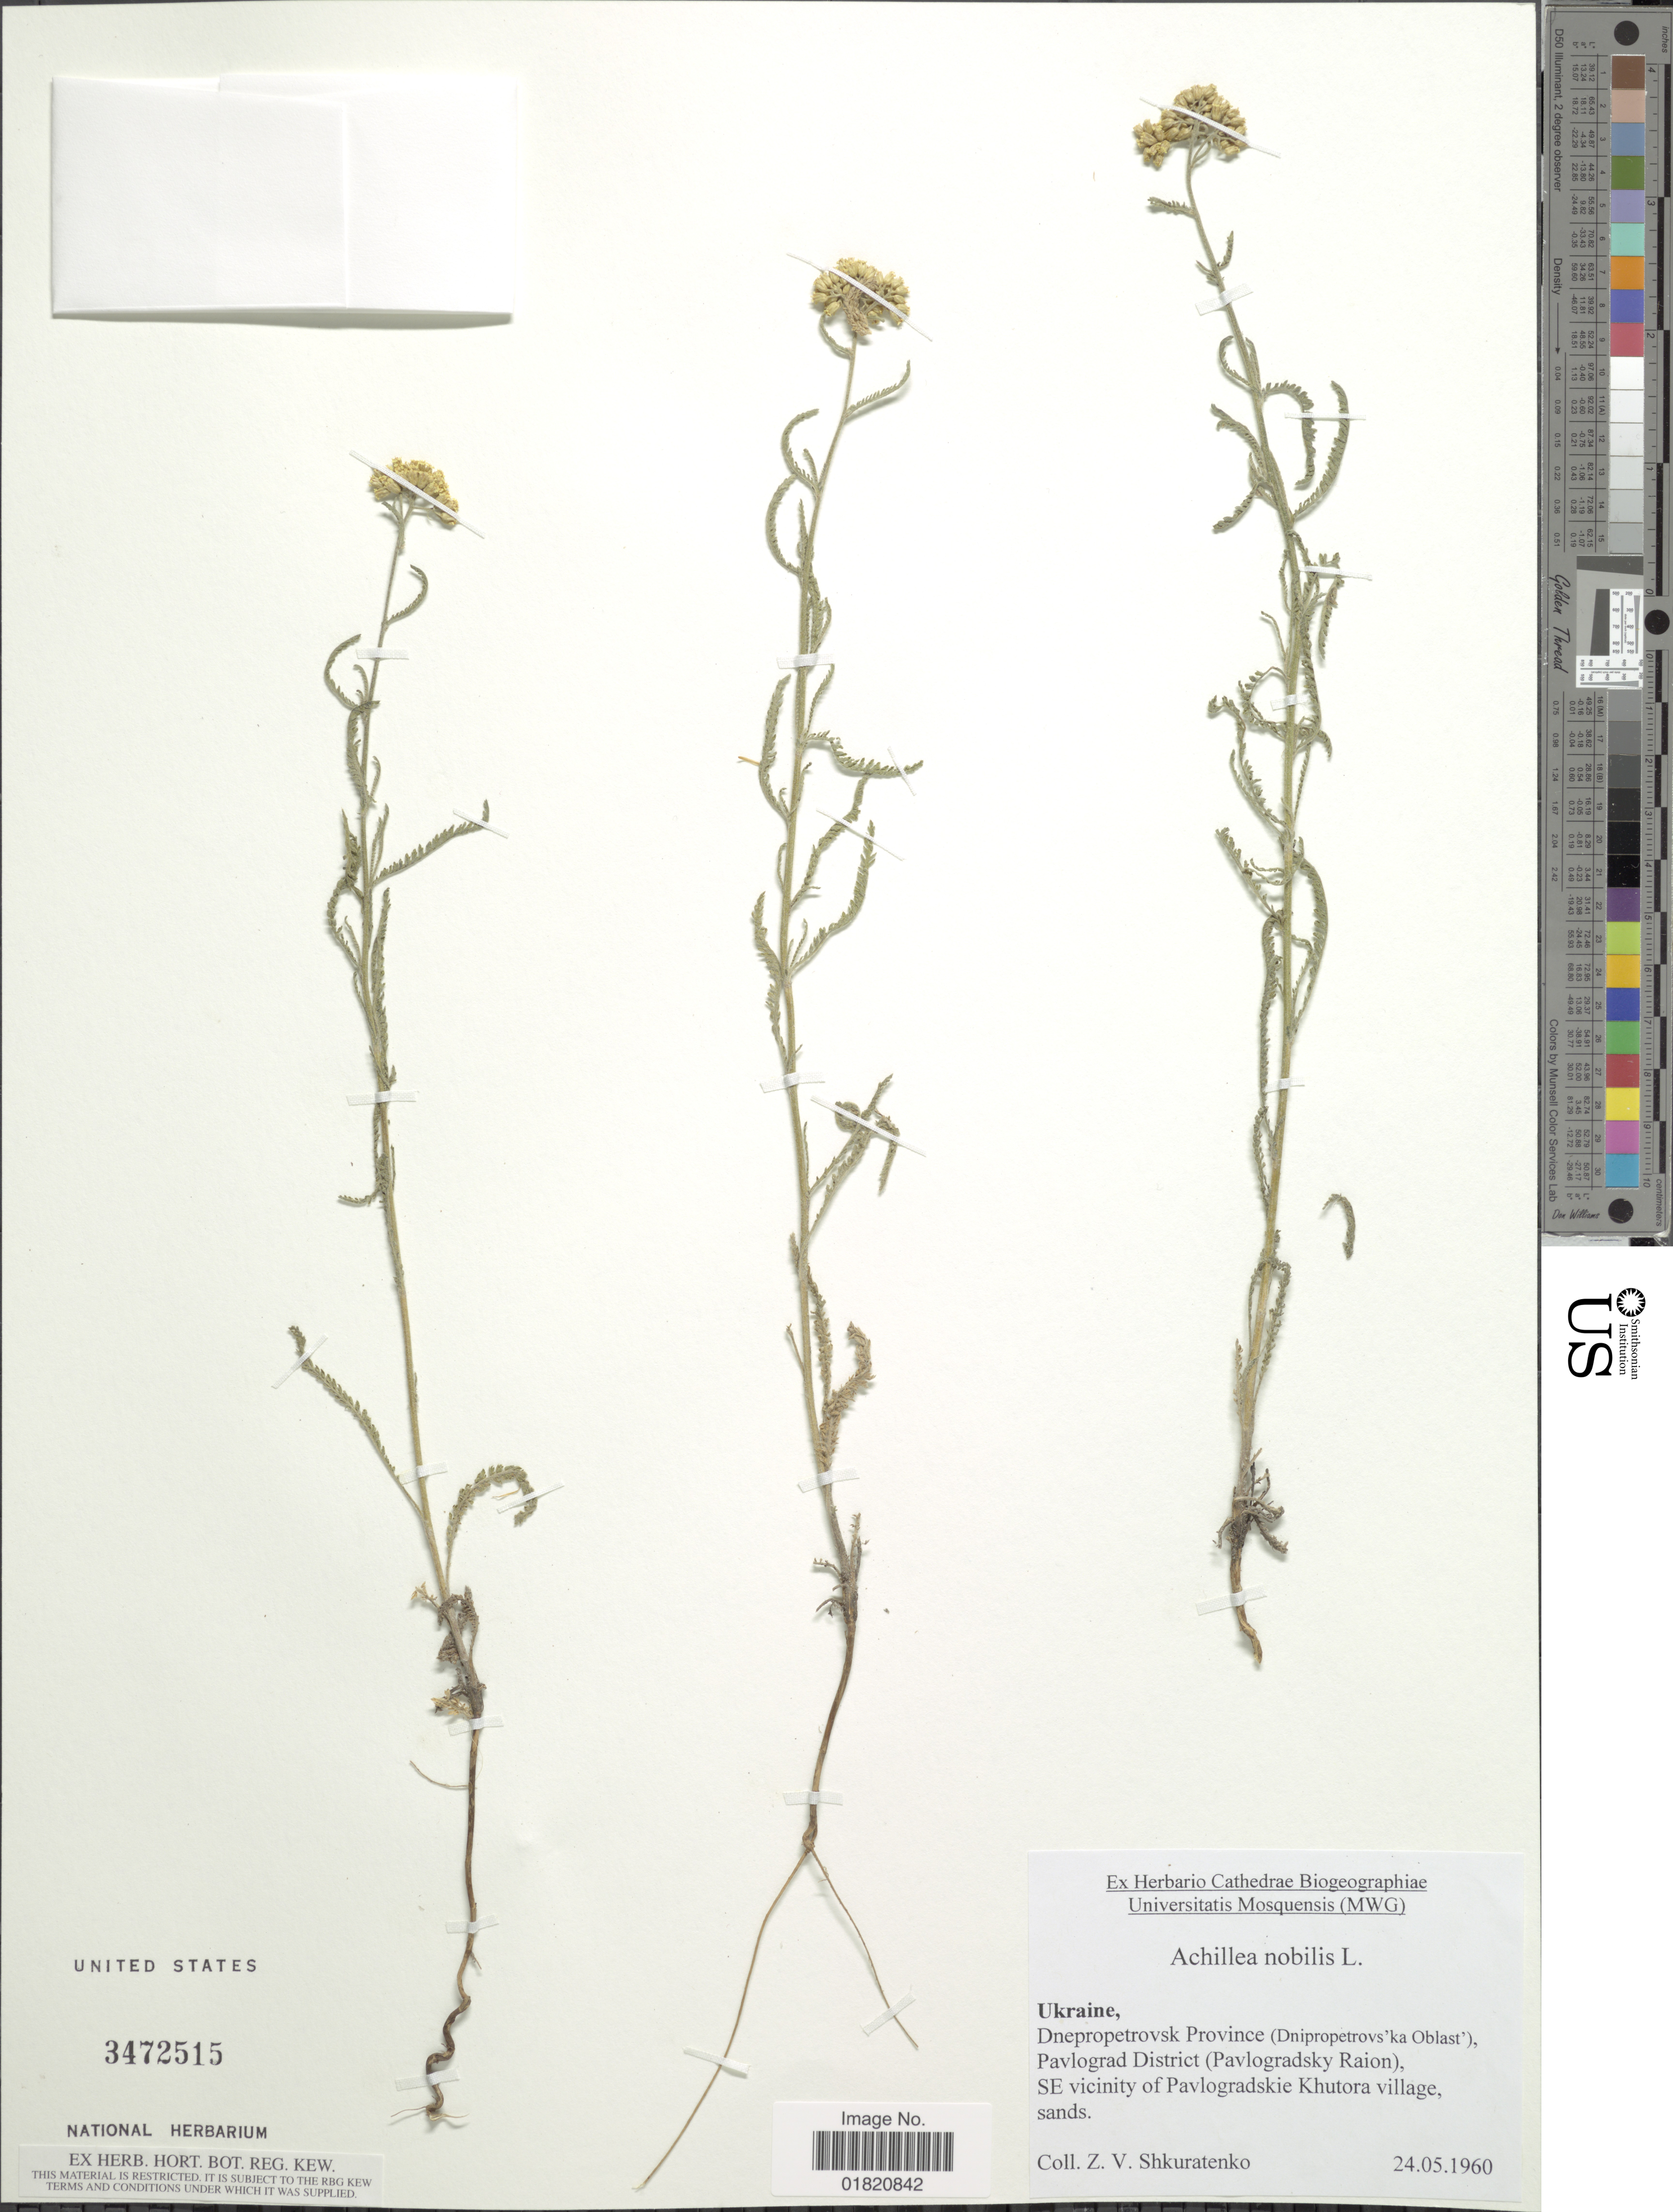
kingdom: Plantae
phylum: Tracheophyta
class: Magnoliopsida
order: Asterales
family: Asteraceae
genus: Achillea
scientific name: Achillea nobilis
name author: L.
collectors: Z. Shkuratenko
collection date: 1960-05-24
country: Ukraine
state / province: Dnipropetrovs'k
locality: Dnepropetrovsk Province (Dnipropetrovs'ka Oblast'), Pavlograd District (Pavlogradsky Raion), SE vicinity of Pavlogradskie Khutora village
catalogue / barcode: US 3472515